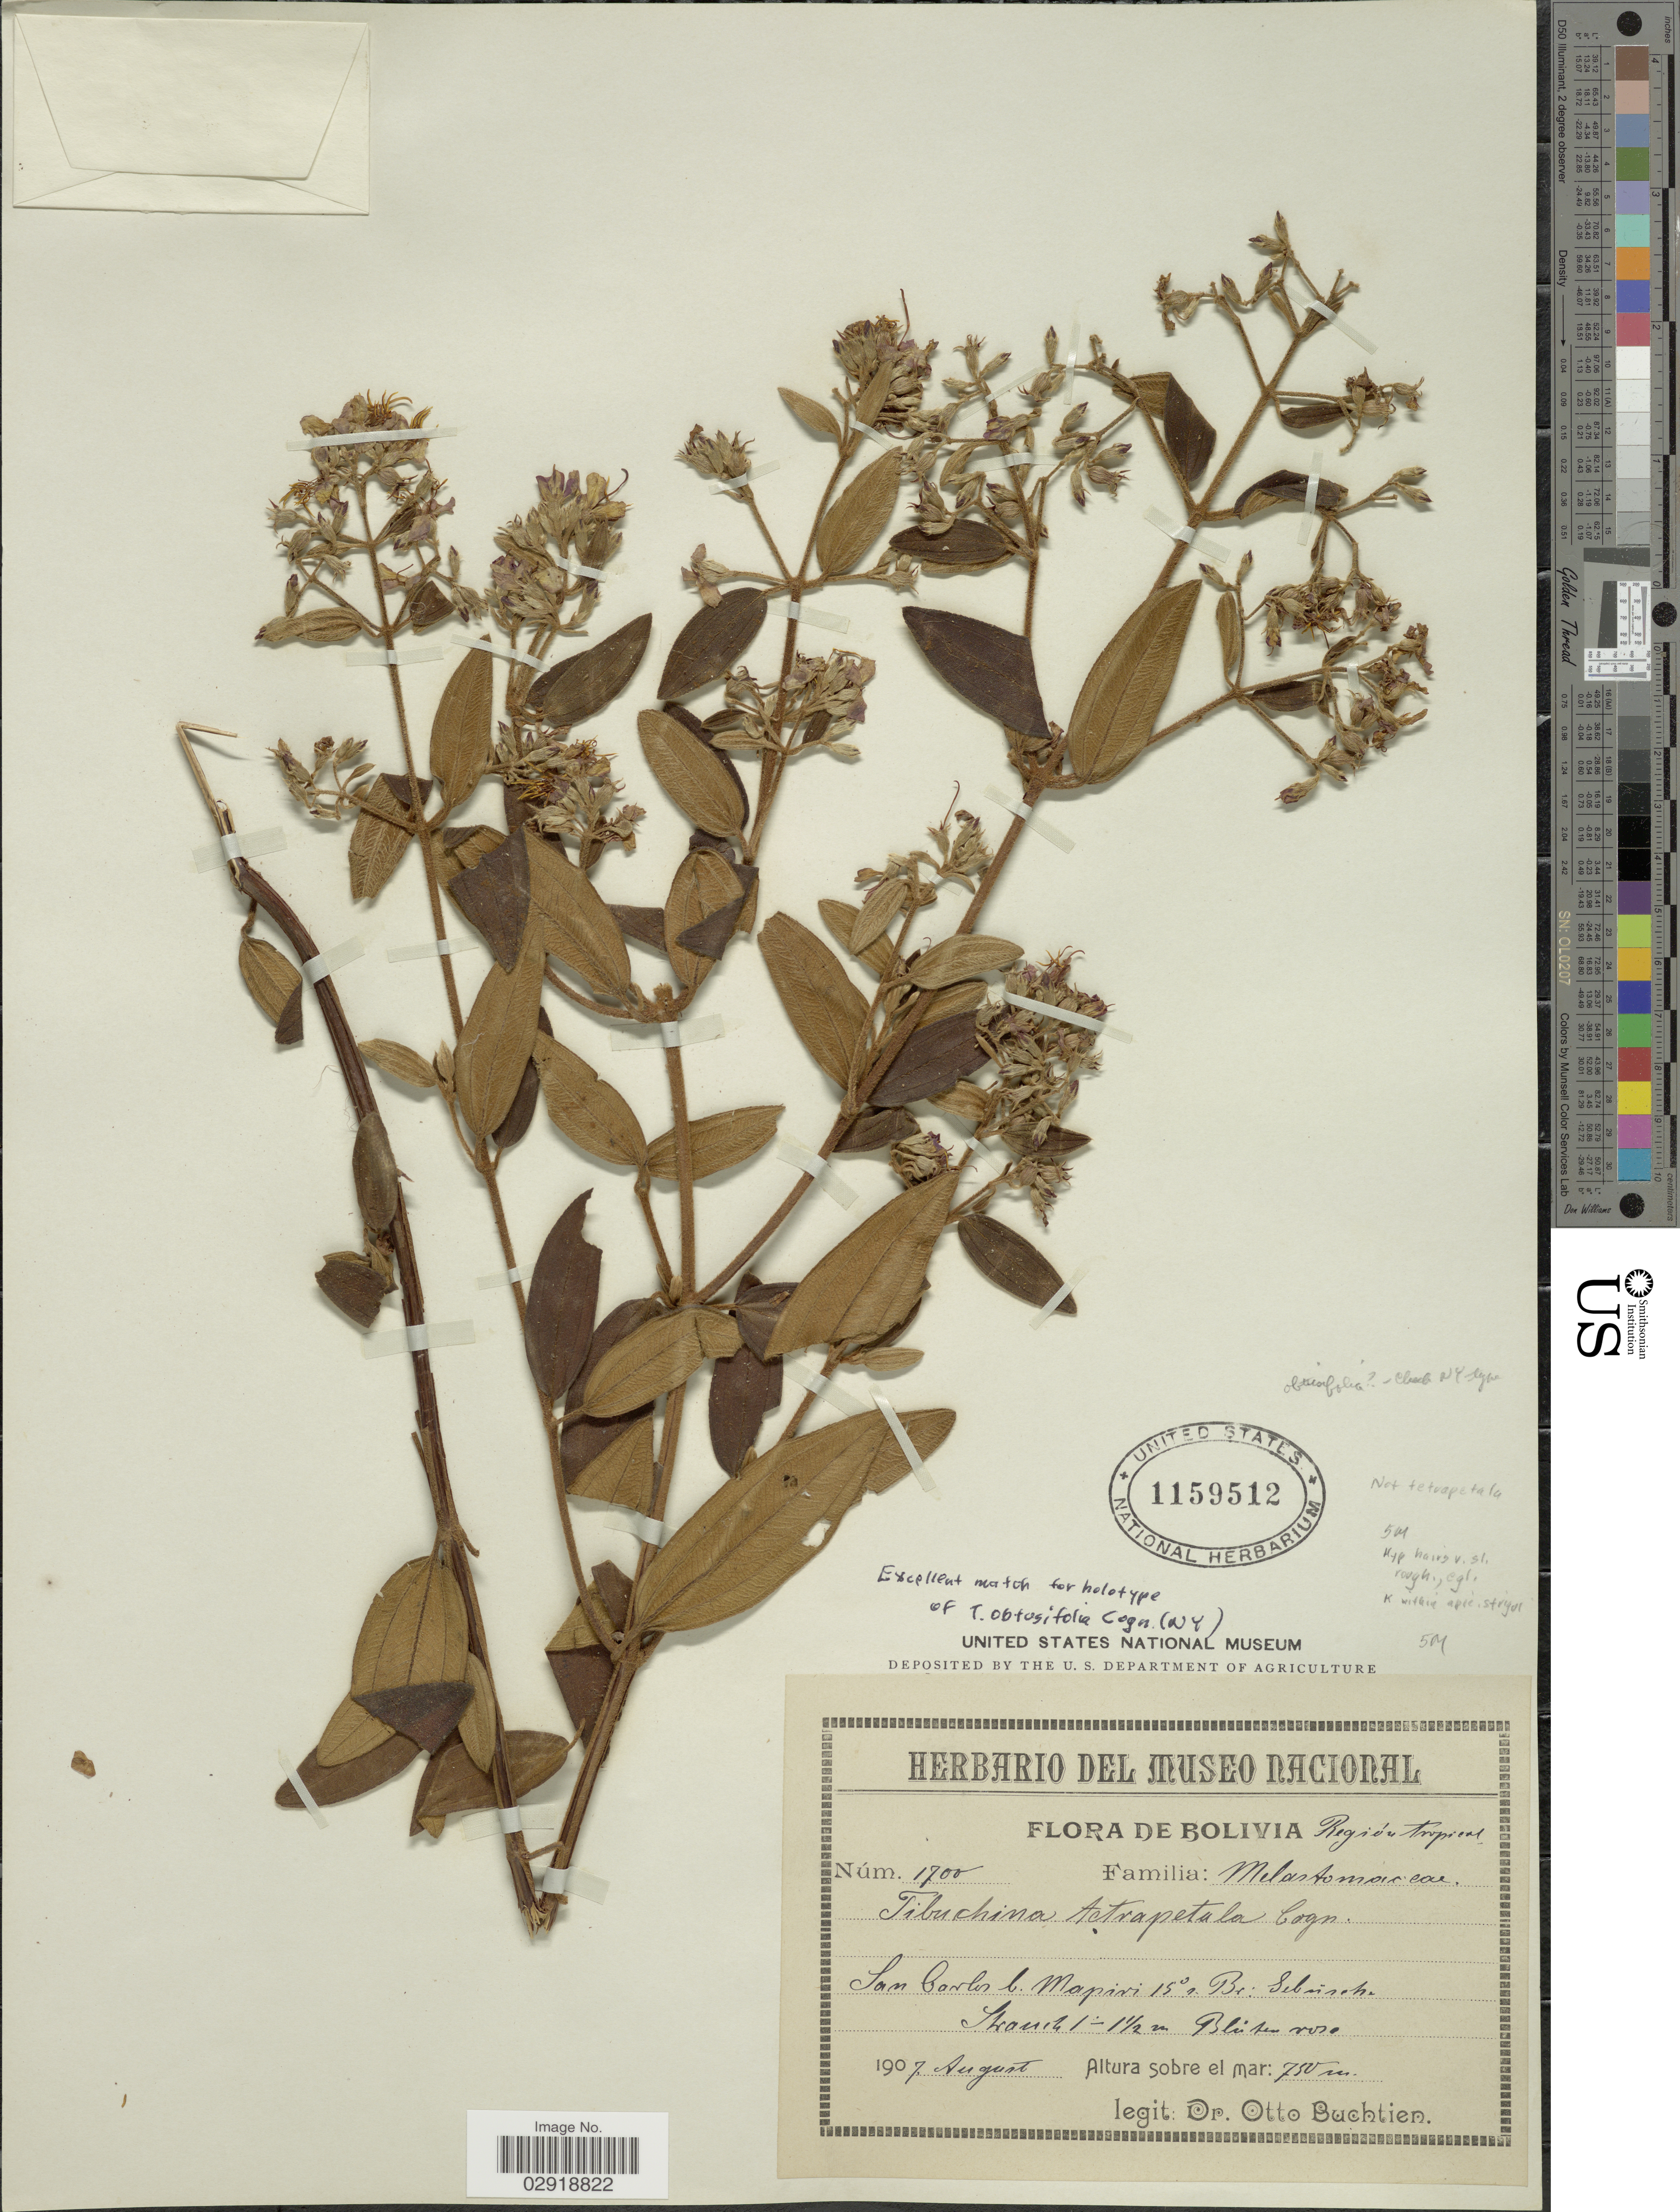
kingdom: Plantae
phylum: Tracheophyta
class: Magnoliopsida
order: Myrtales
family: Melastomataceae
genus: Chaetogastra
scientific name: Chaetogastra obtusifolia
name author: (Cogn.) P.J.F. Guim. & Michelang.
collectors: O. Buchtien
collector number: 1700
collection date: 1907-08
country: Bolivia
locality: Región tropical. San Carlos l.C Mapiri 15° s Br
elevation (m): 750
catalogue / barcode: US 1159512